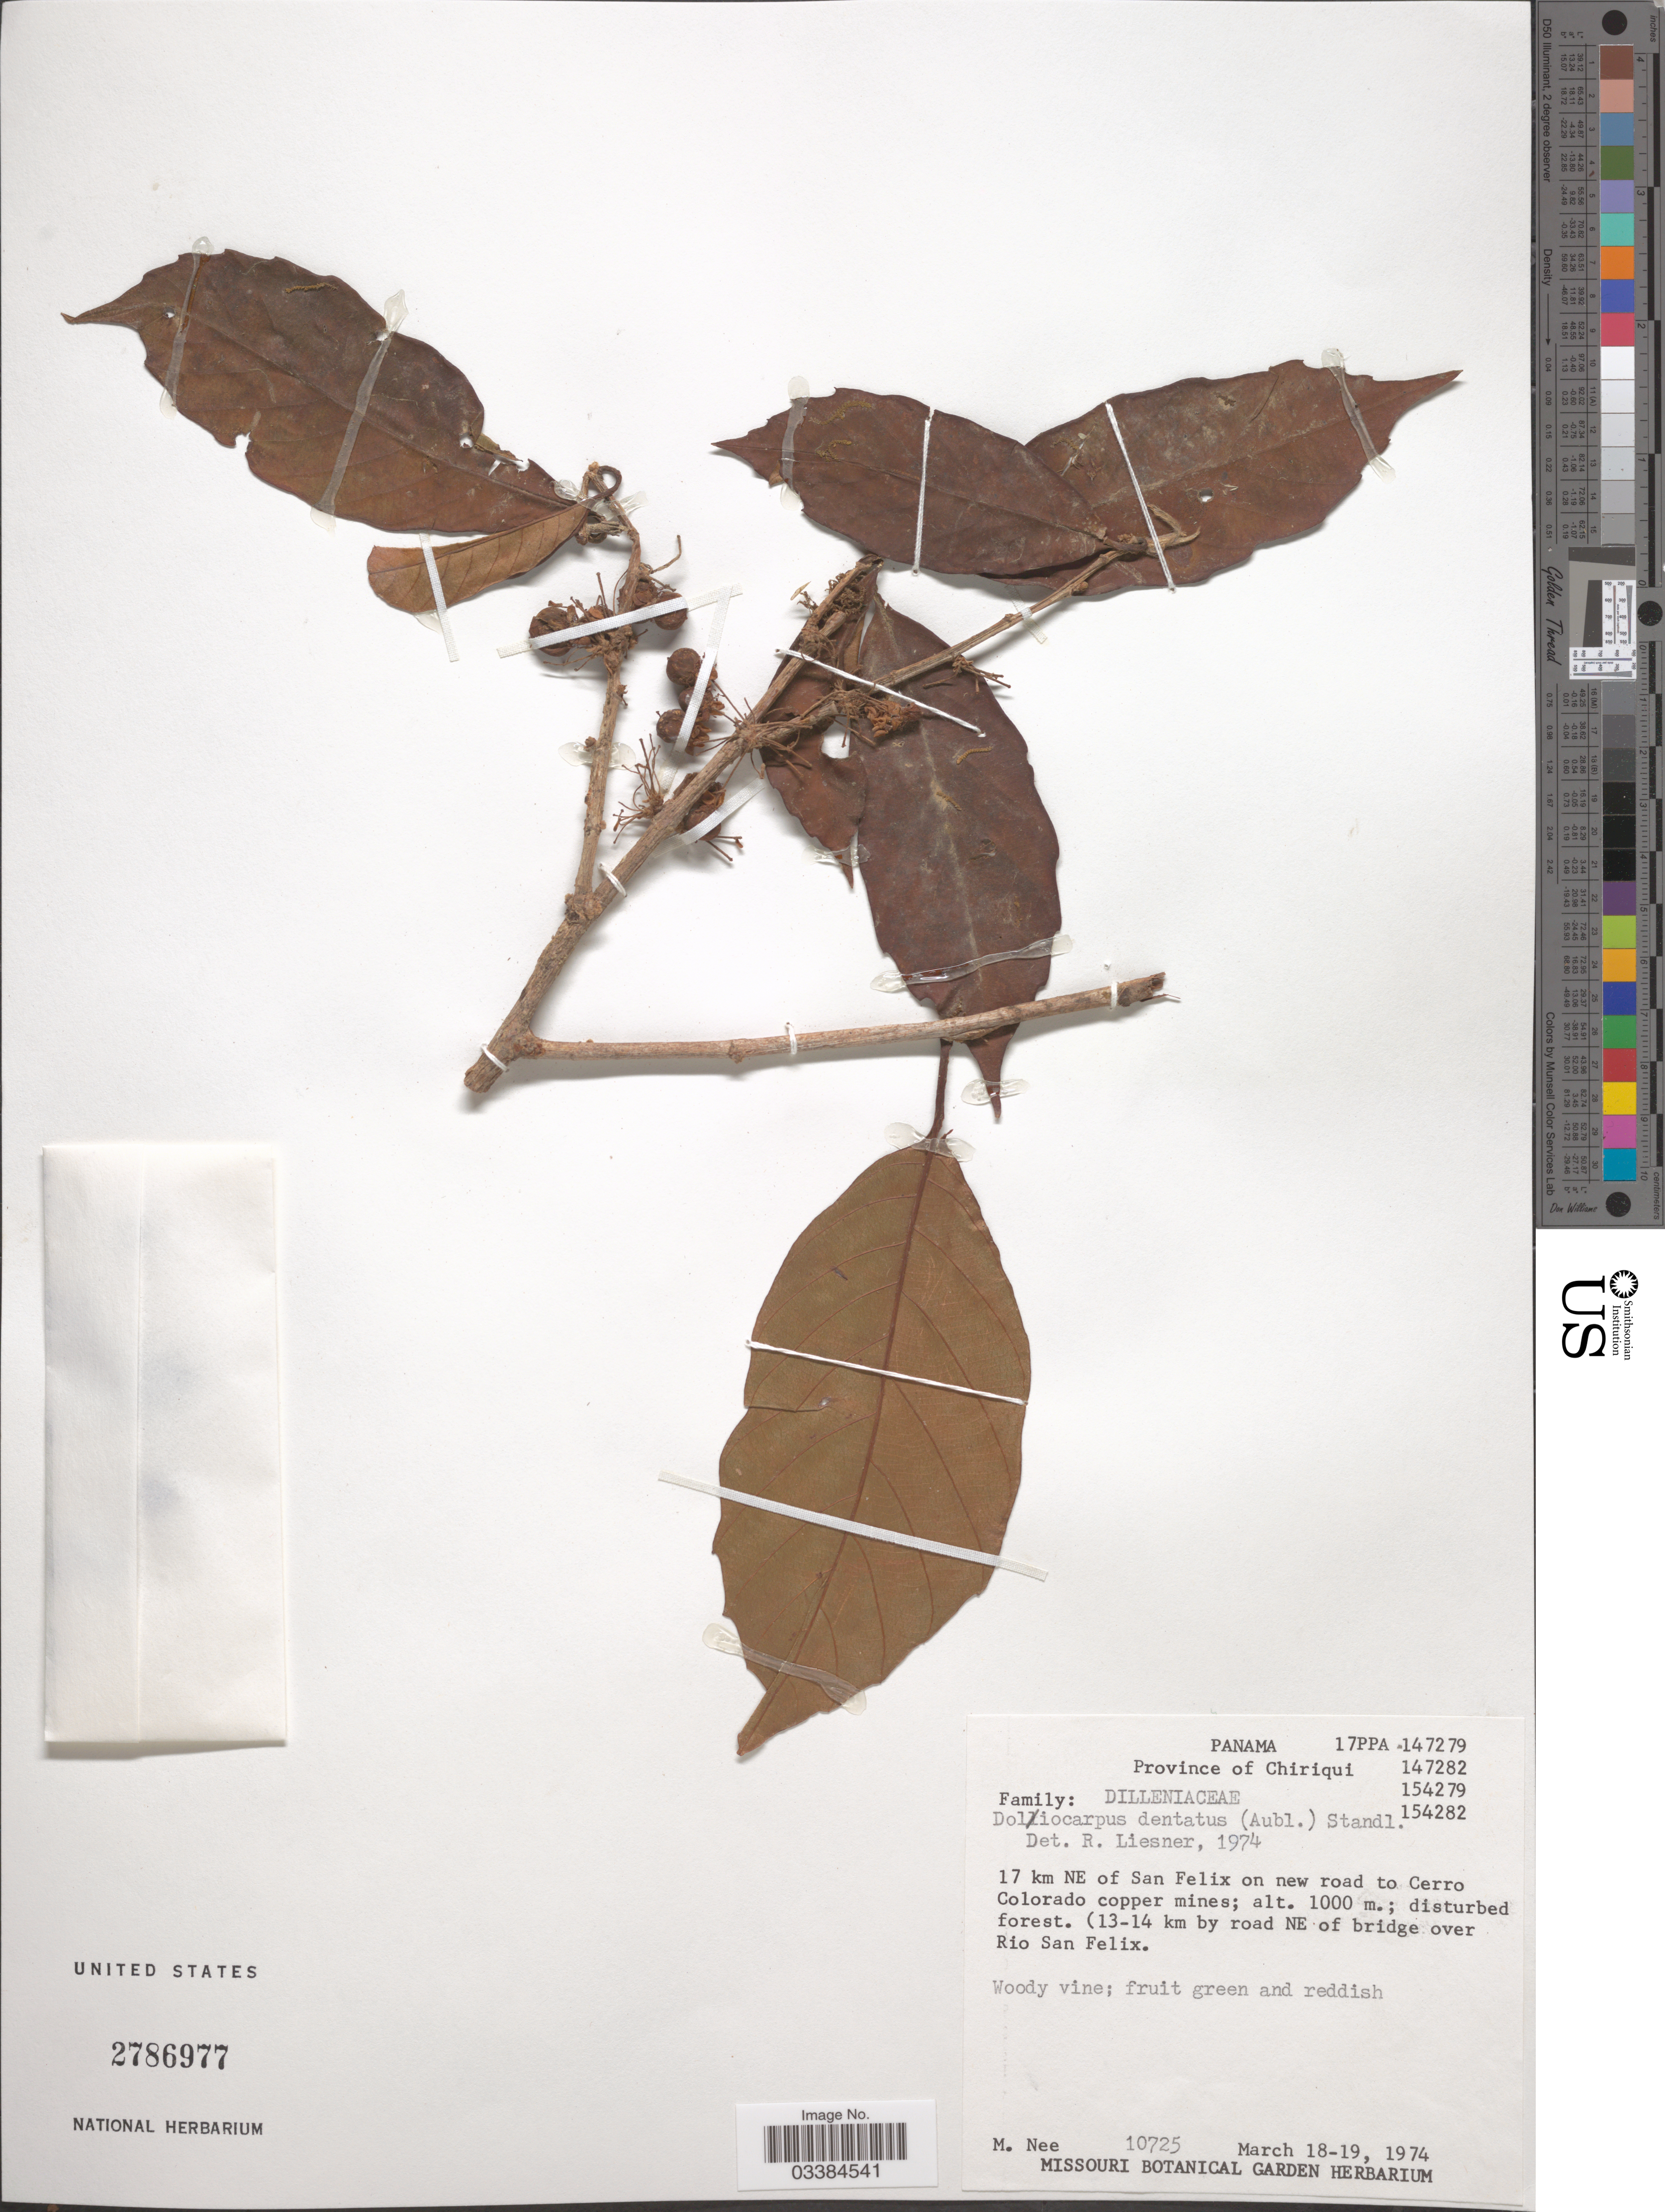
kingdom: Plantae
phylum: Tracheophyta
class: Magnoliopsida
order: Dilleniales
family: Dilleniaceae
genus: Doliocarpus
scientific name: Doliocarpus dentatus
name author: (Aubl.) Standl.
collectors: M. Nee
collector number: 10725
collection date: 1974-03-18/1974-03-19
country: Panama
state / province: Chiriqui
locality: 17 km NE of San Felix on new road to Cerro Colorado copper mines. (13-14 km by road NE of bridge over Rio San Felix).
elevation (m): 1000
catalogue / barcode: US 2786977